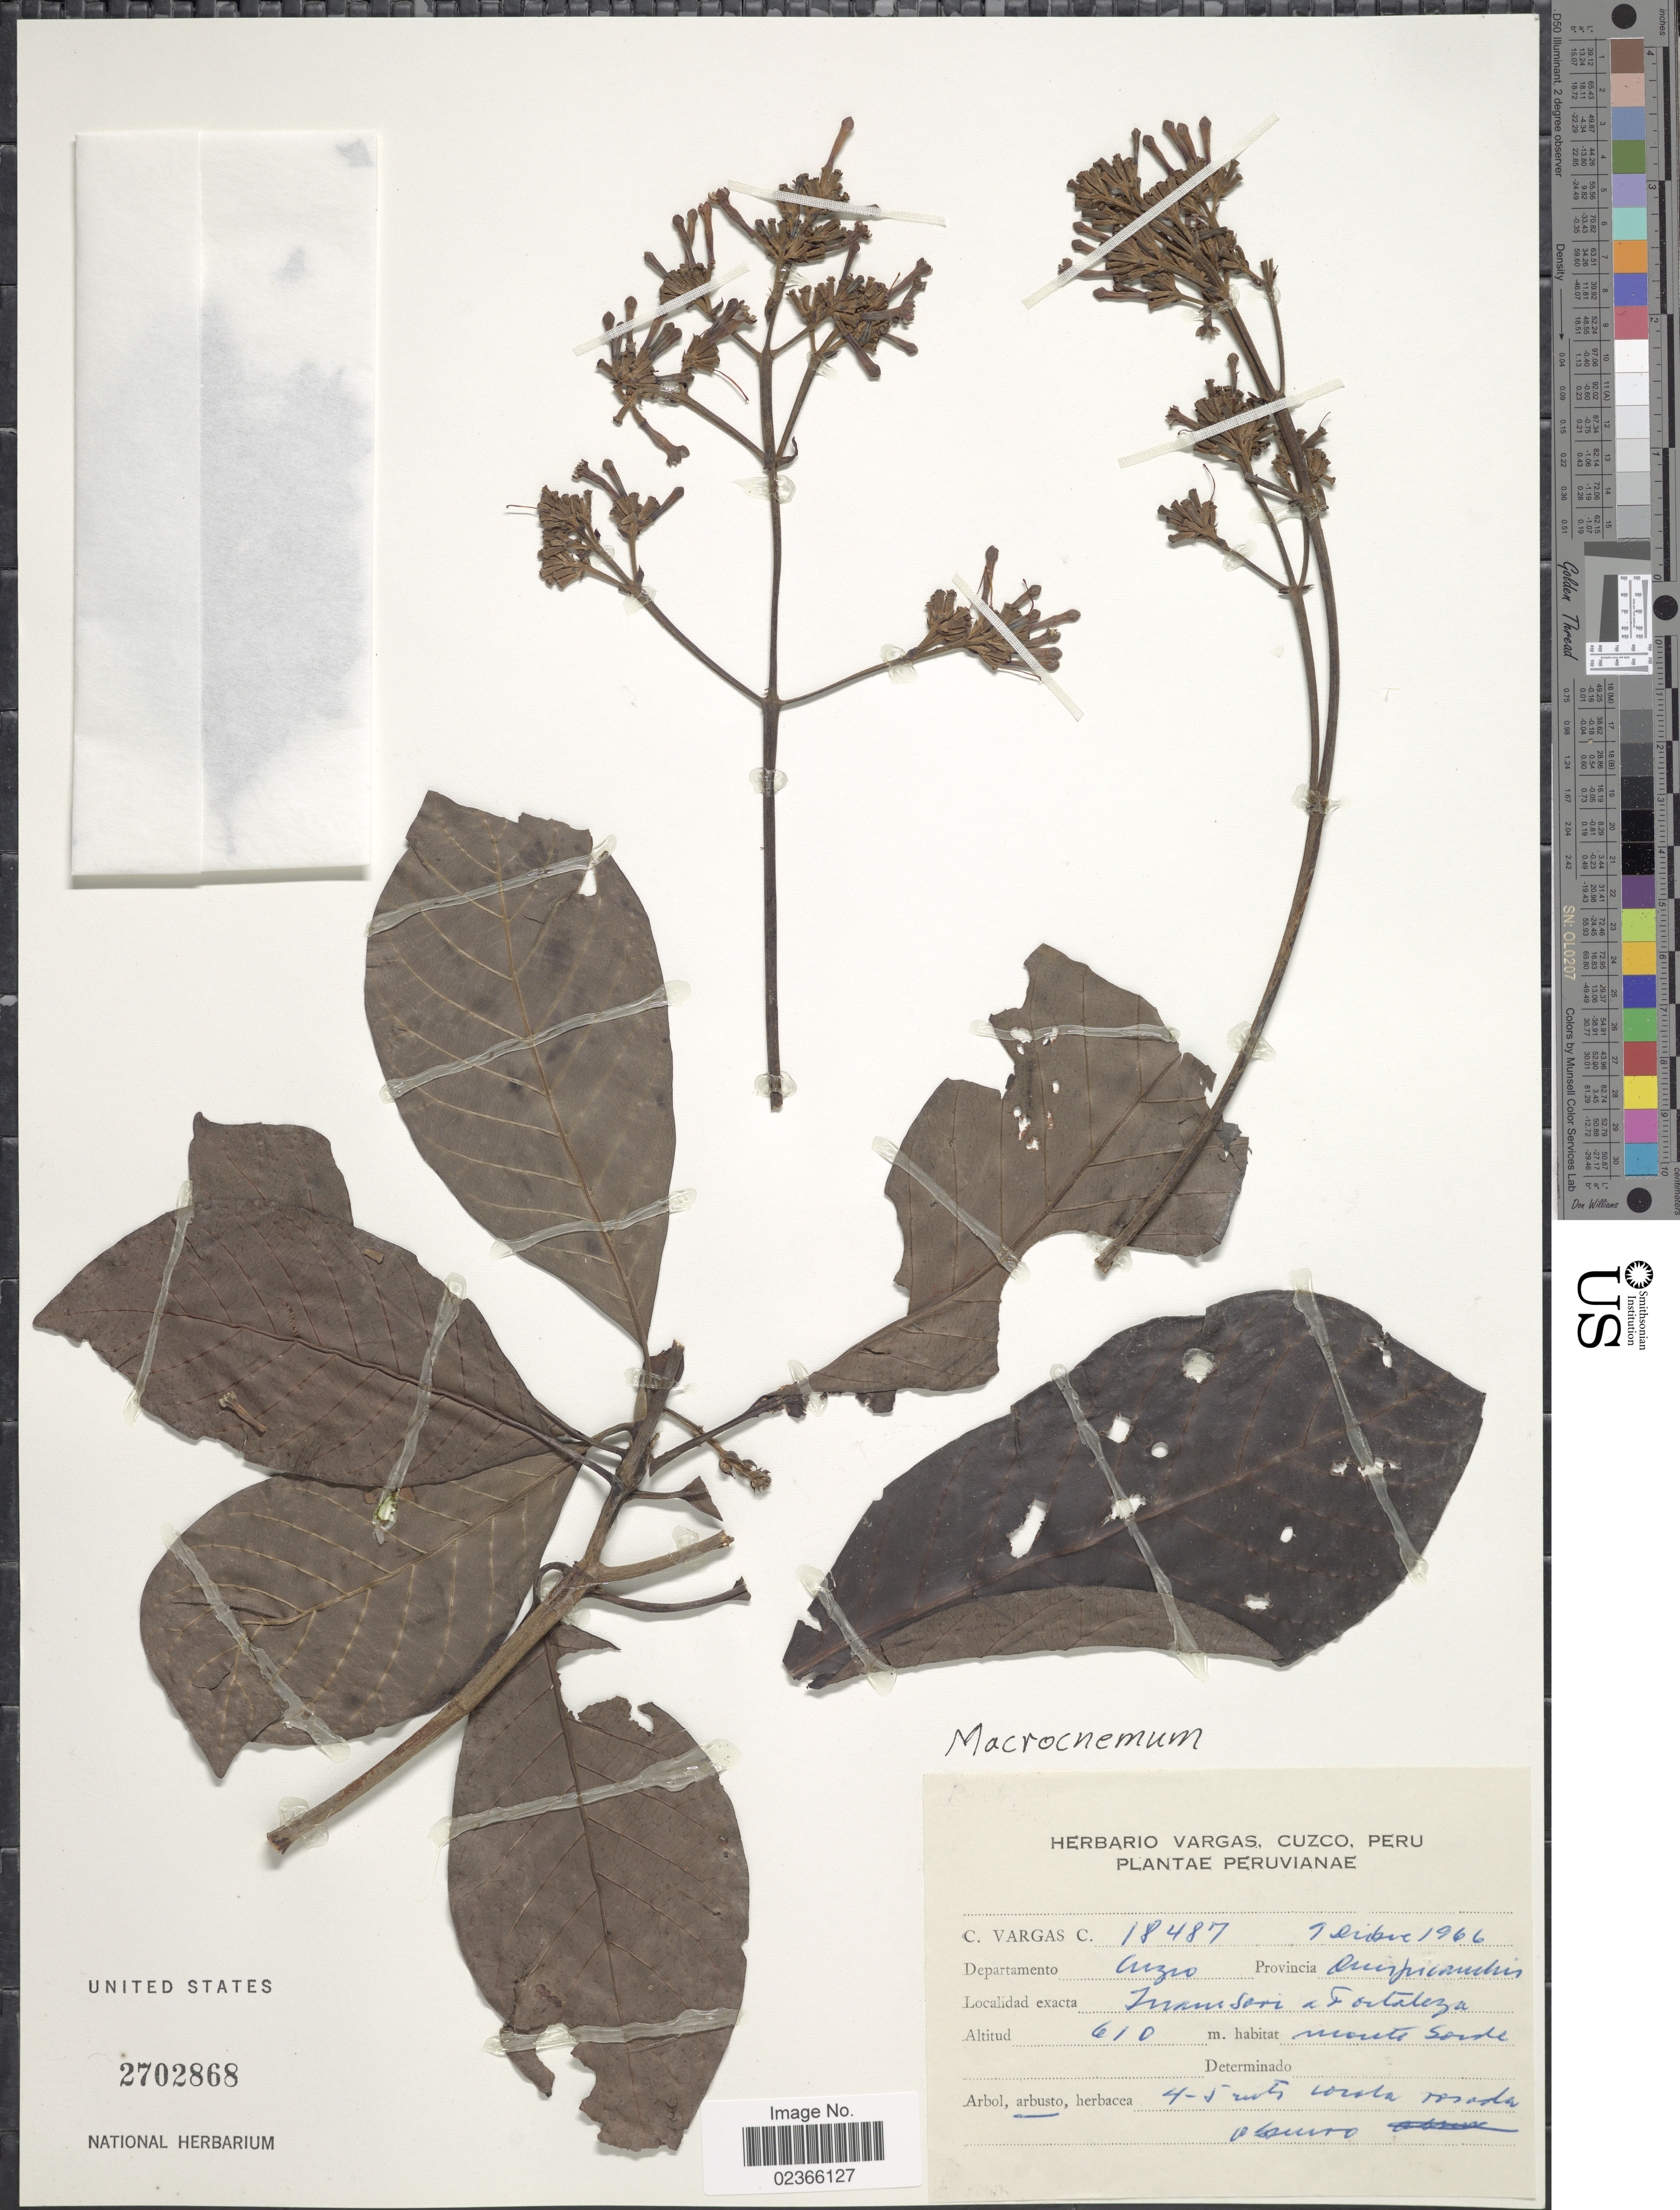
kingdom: Plantae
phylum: Tracheophyta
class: Magnoliopsida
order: Gentianales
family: Rubiaceae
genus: Macrocnemum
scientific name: Macrocnemum sp.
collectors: C. Vargas Calderón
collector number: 18487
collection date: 1966-10-07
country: Peru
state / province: Cusco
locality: Departamento Cuzco, Provincia Quispicanchis, Inambari a Fortaleza, monte Sorde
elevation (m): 610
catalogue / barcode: US 2702868